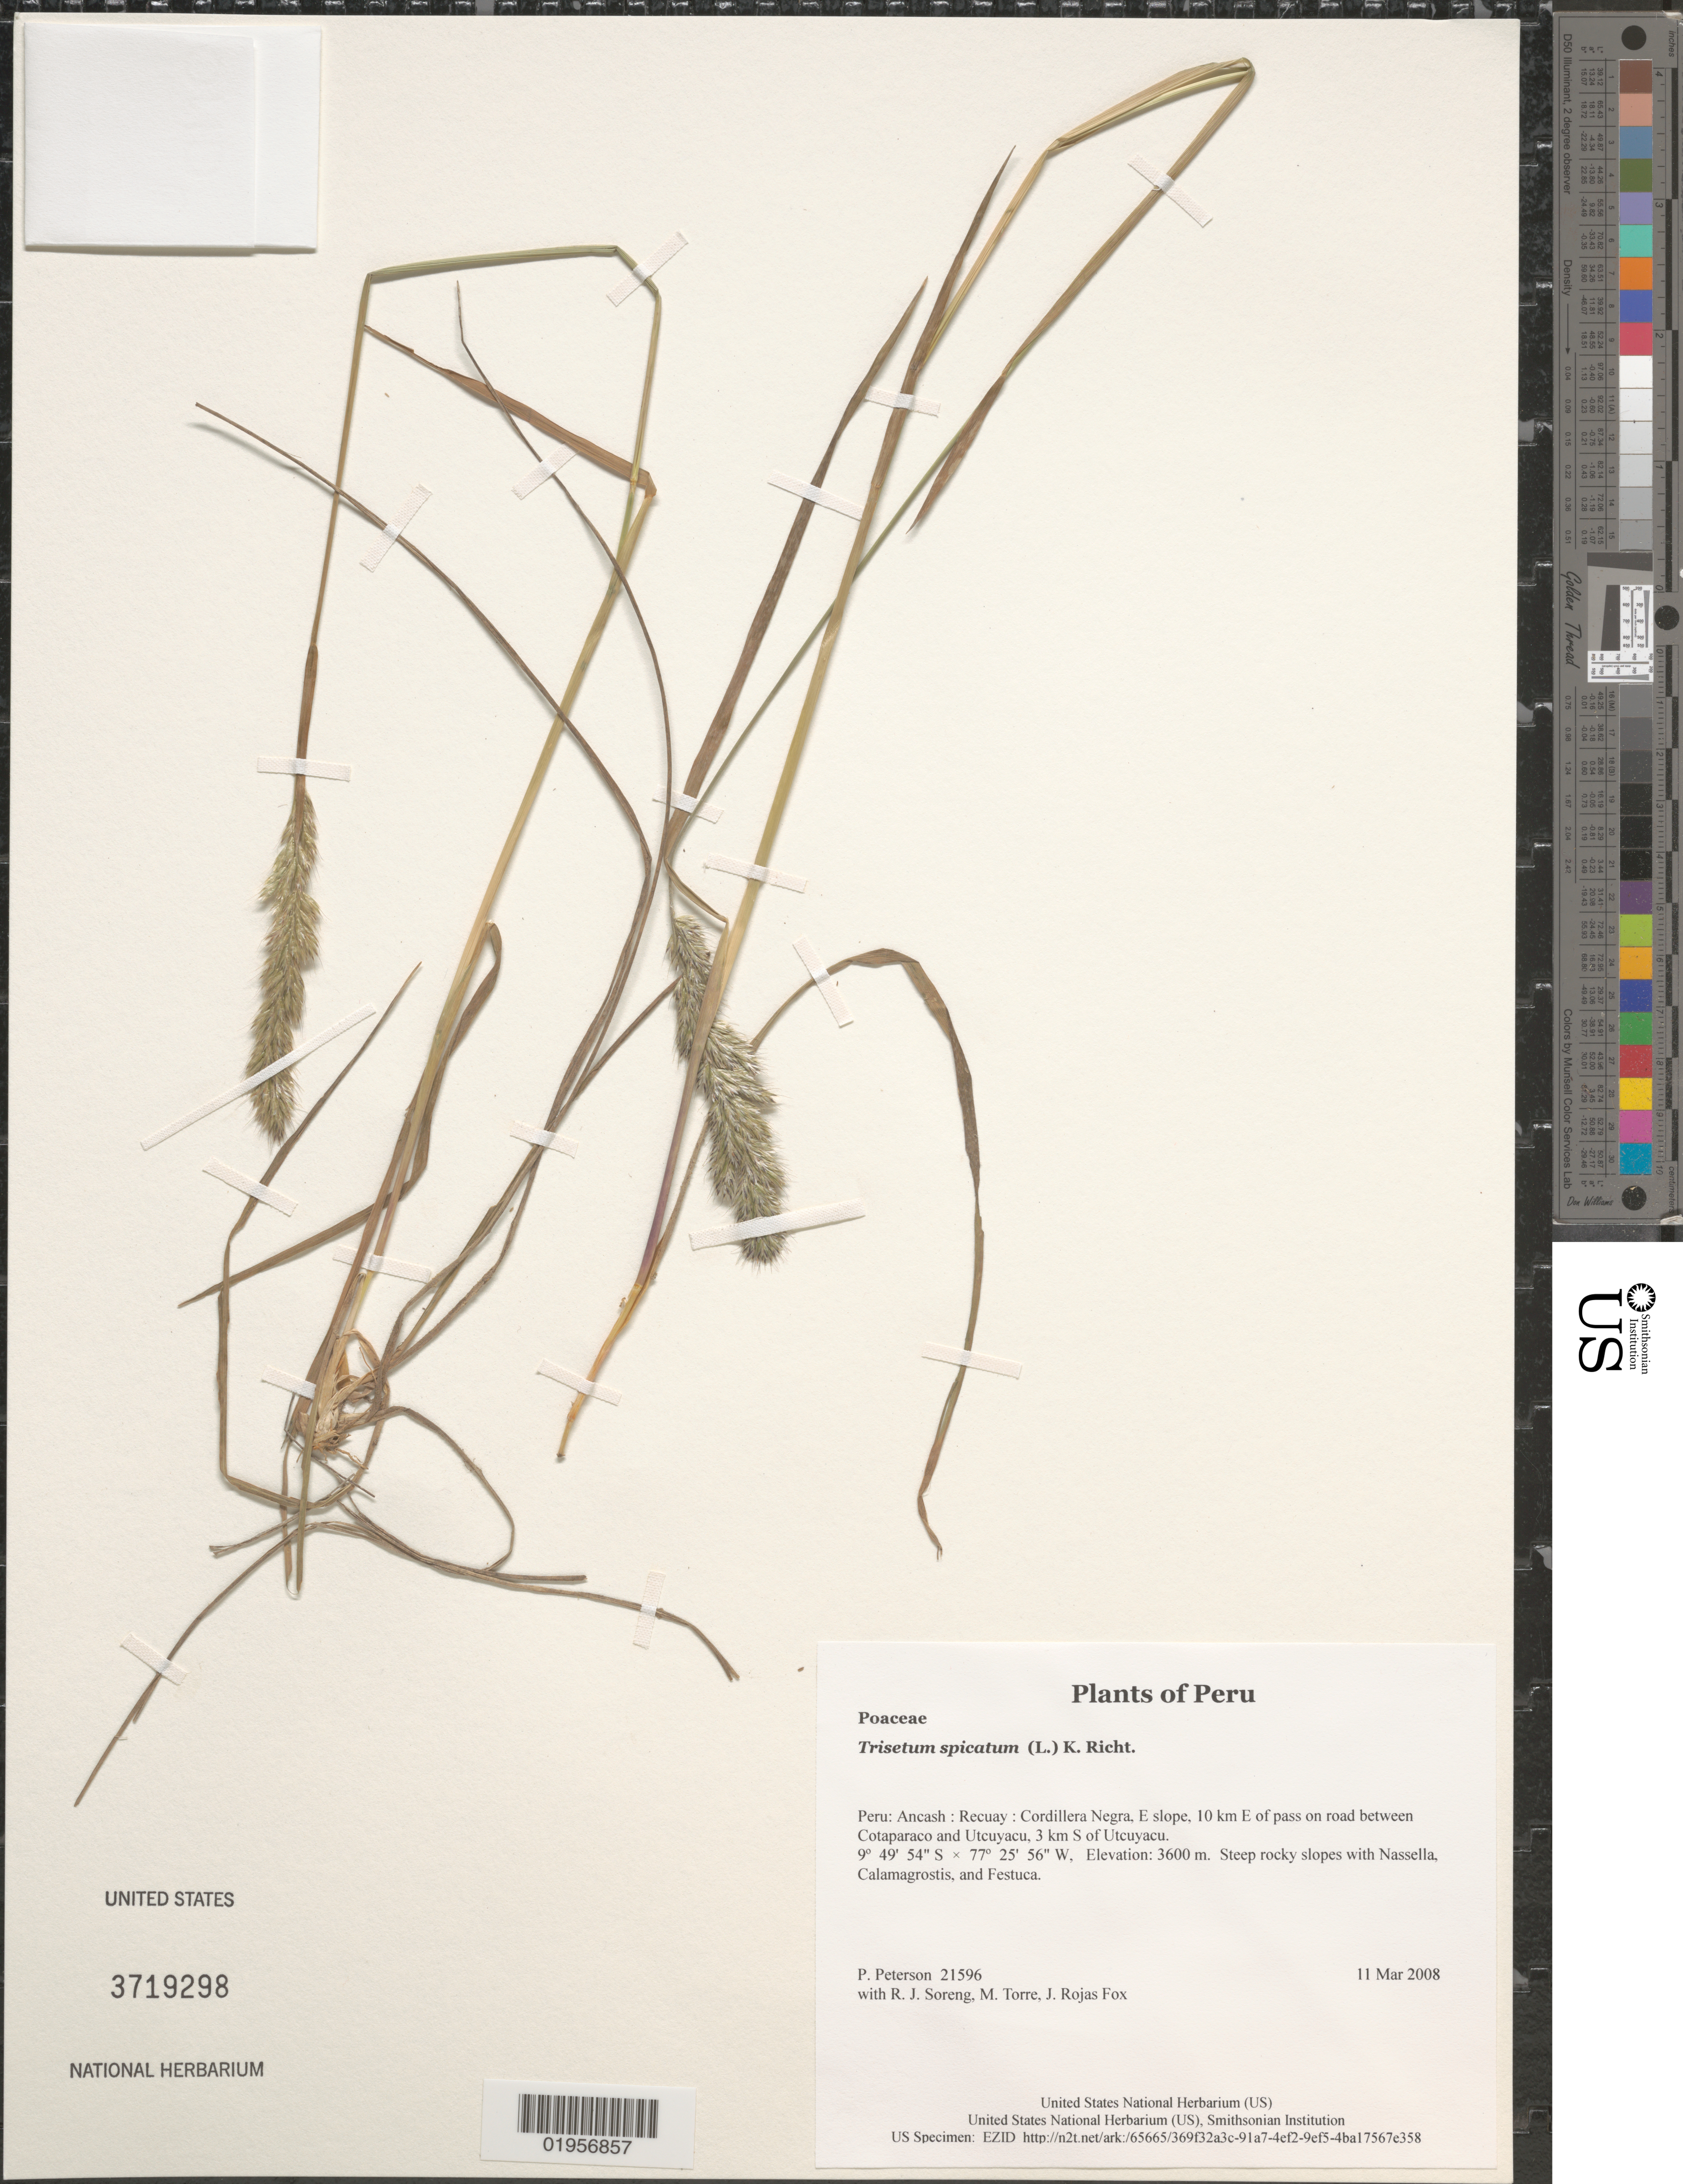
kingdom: Plantae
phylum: Tracheophyta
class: Liliopsida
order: Poales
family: Poaceae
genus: Trisetum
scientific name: Trisetum spicatum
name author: (L.) K. Richt.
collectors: P. M. Peterson, R. J. Soreng, M. Torre & J. Rojas Fox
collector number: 21596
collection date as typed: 11 Mar 2008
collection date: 2008-03-11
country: Peru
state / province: Ancash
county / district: Recuay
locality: Cordillera Negra, E slope, 10 km E of pass on road between Cotaparaco and Utcuyacu, 3 km S of Utcuyacu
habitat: Steep rocky slopes with Nassella, Calamagrostis, and Festuca.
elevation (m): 3600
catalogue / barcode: US 3719298